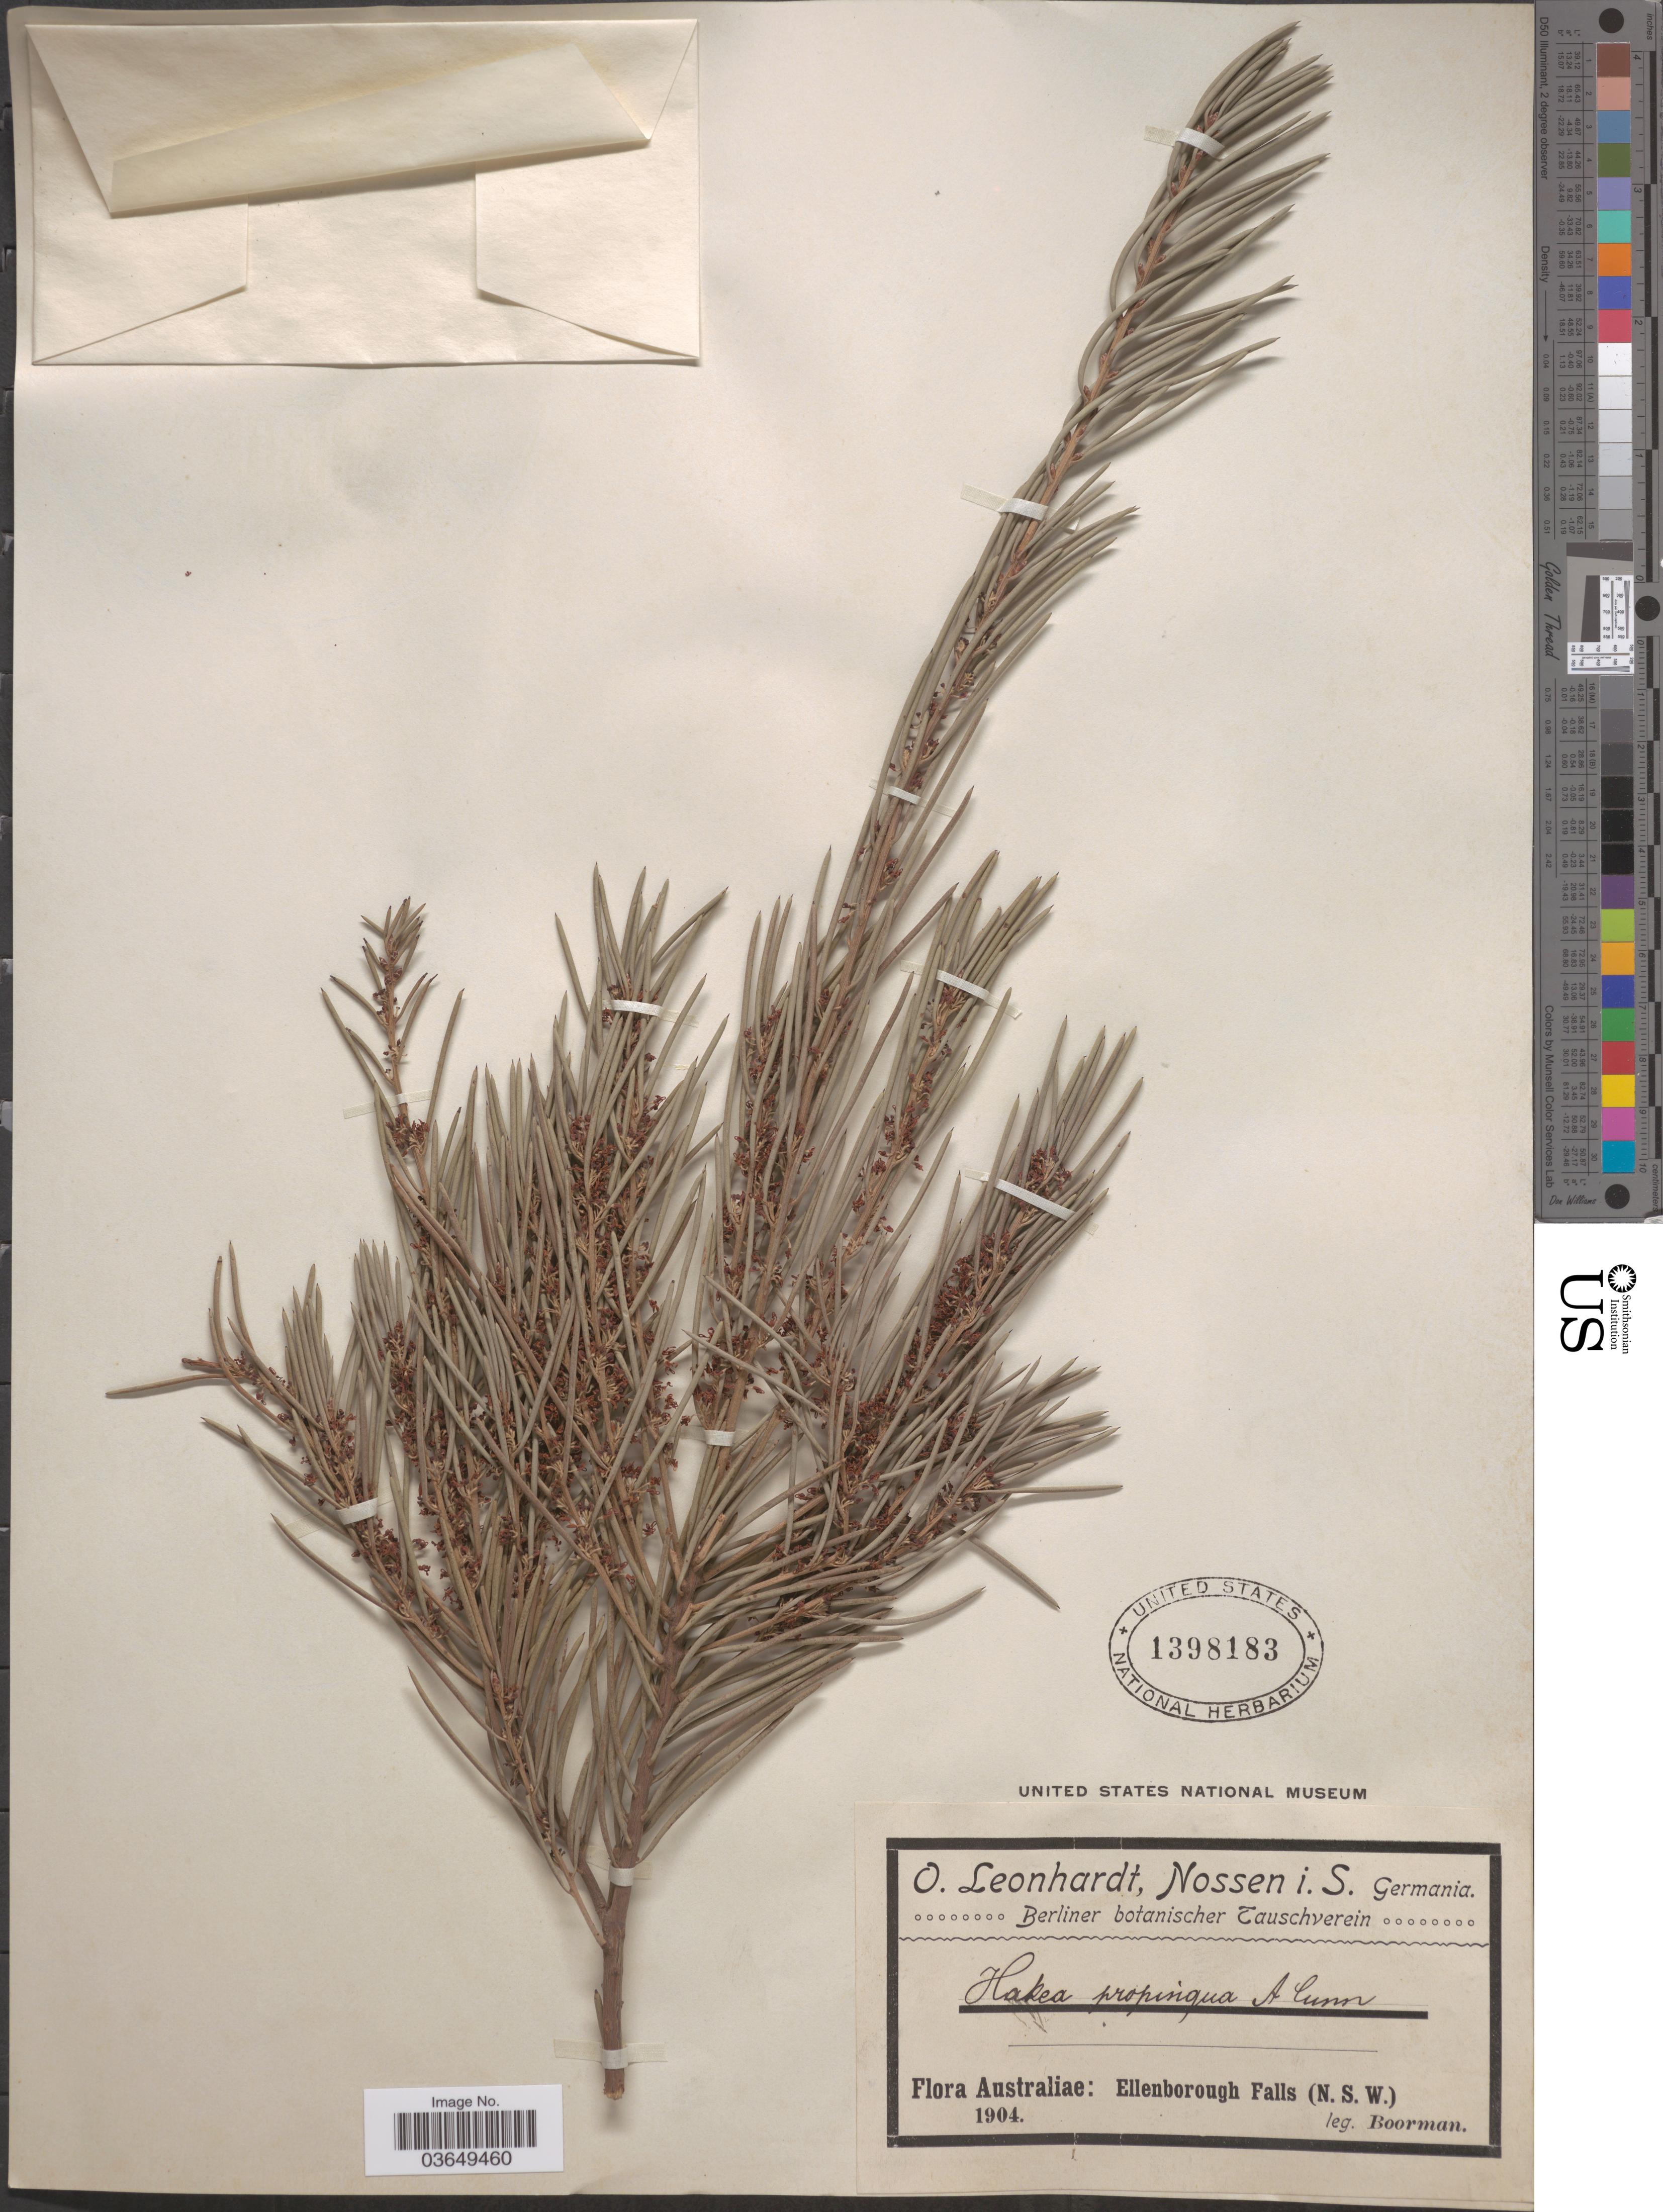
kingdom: Plantae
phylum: Tracheophyta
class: Magnoliopsida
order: Proteales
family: Proteaceae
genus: Hakea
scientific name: Hakea propinqua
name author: A. Cunn.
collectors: -. Boorman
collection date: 1904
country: Australia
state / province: New South Wales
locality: Ellenborough Falls.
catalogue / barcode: US 1398183